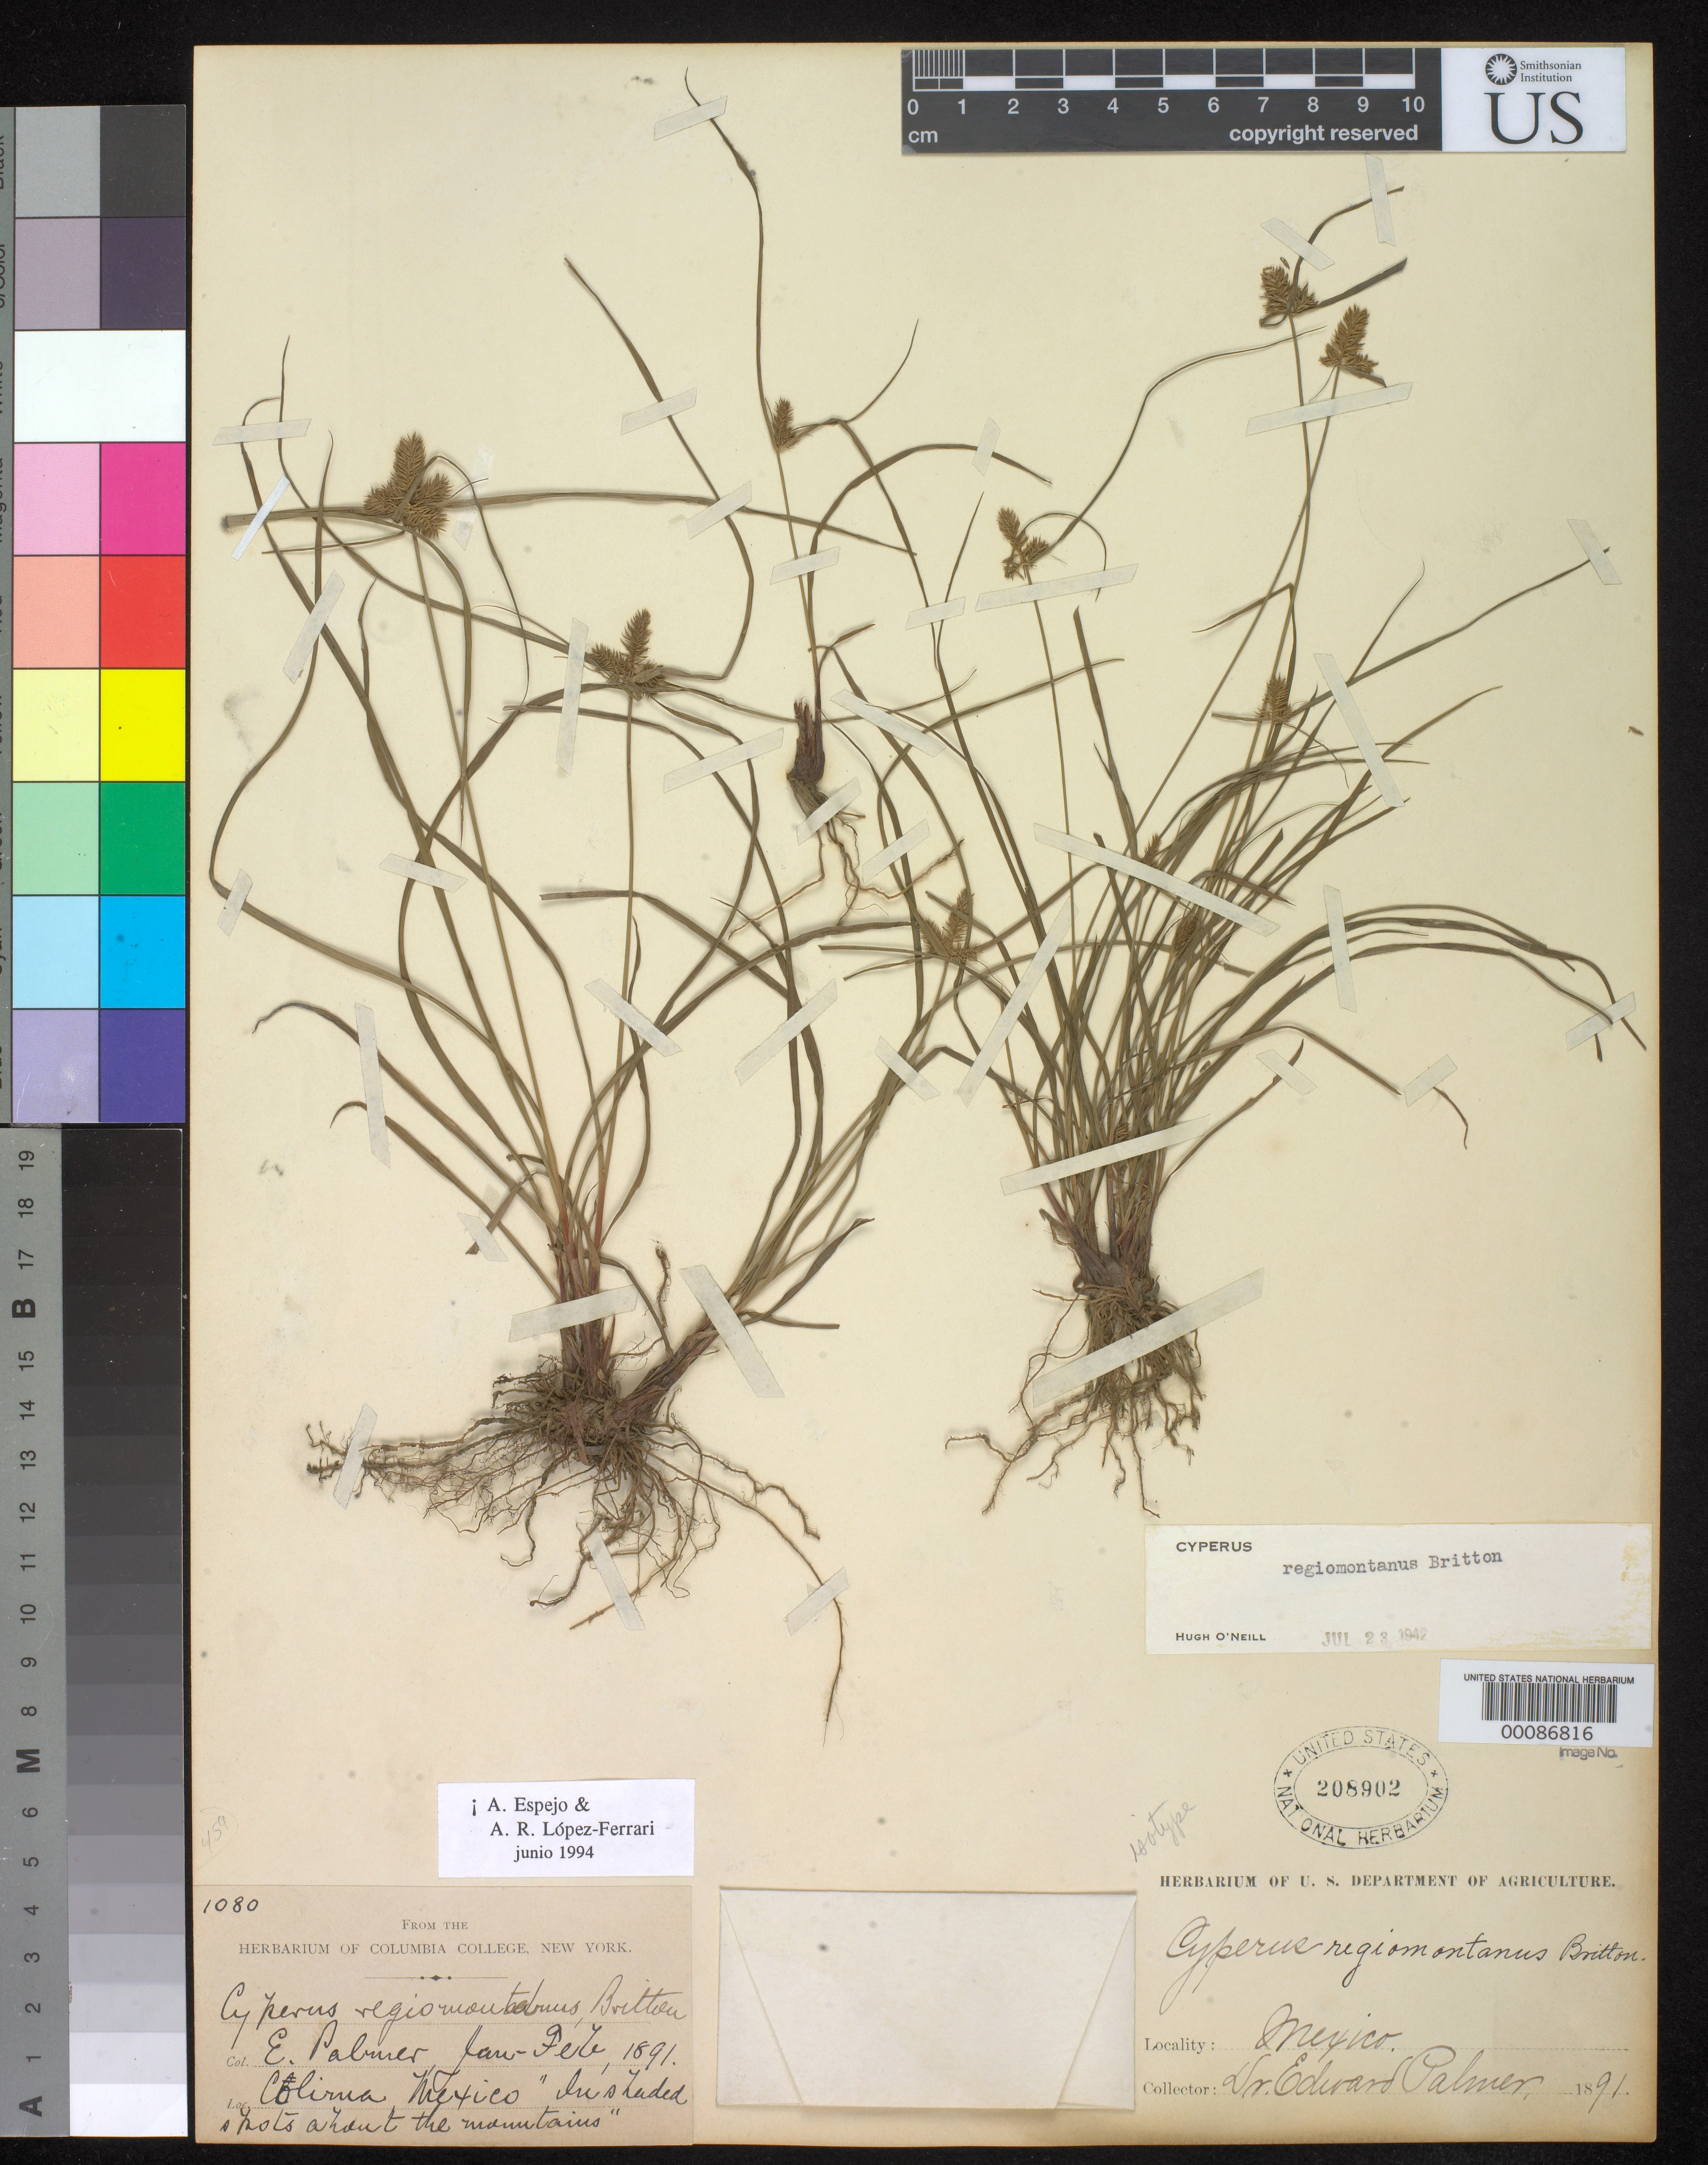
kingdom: Plantae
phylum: Tracheophyta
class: Liliopsida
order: Poales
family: Cyperaceae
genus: Cyperus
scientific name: Cyperus regiomontanus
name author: Britton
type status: Isotype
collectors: E. Palmer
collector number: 1080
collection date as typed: Jan 1891 to -- Feb 1891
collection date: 1891-01/1891-02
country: Mexico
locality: E of Monserrat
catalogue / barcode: US 208902